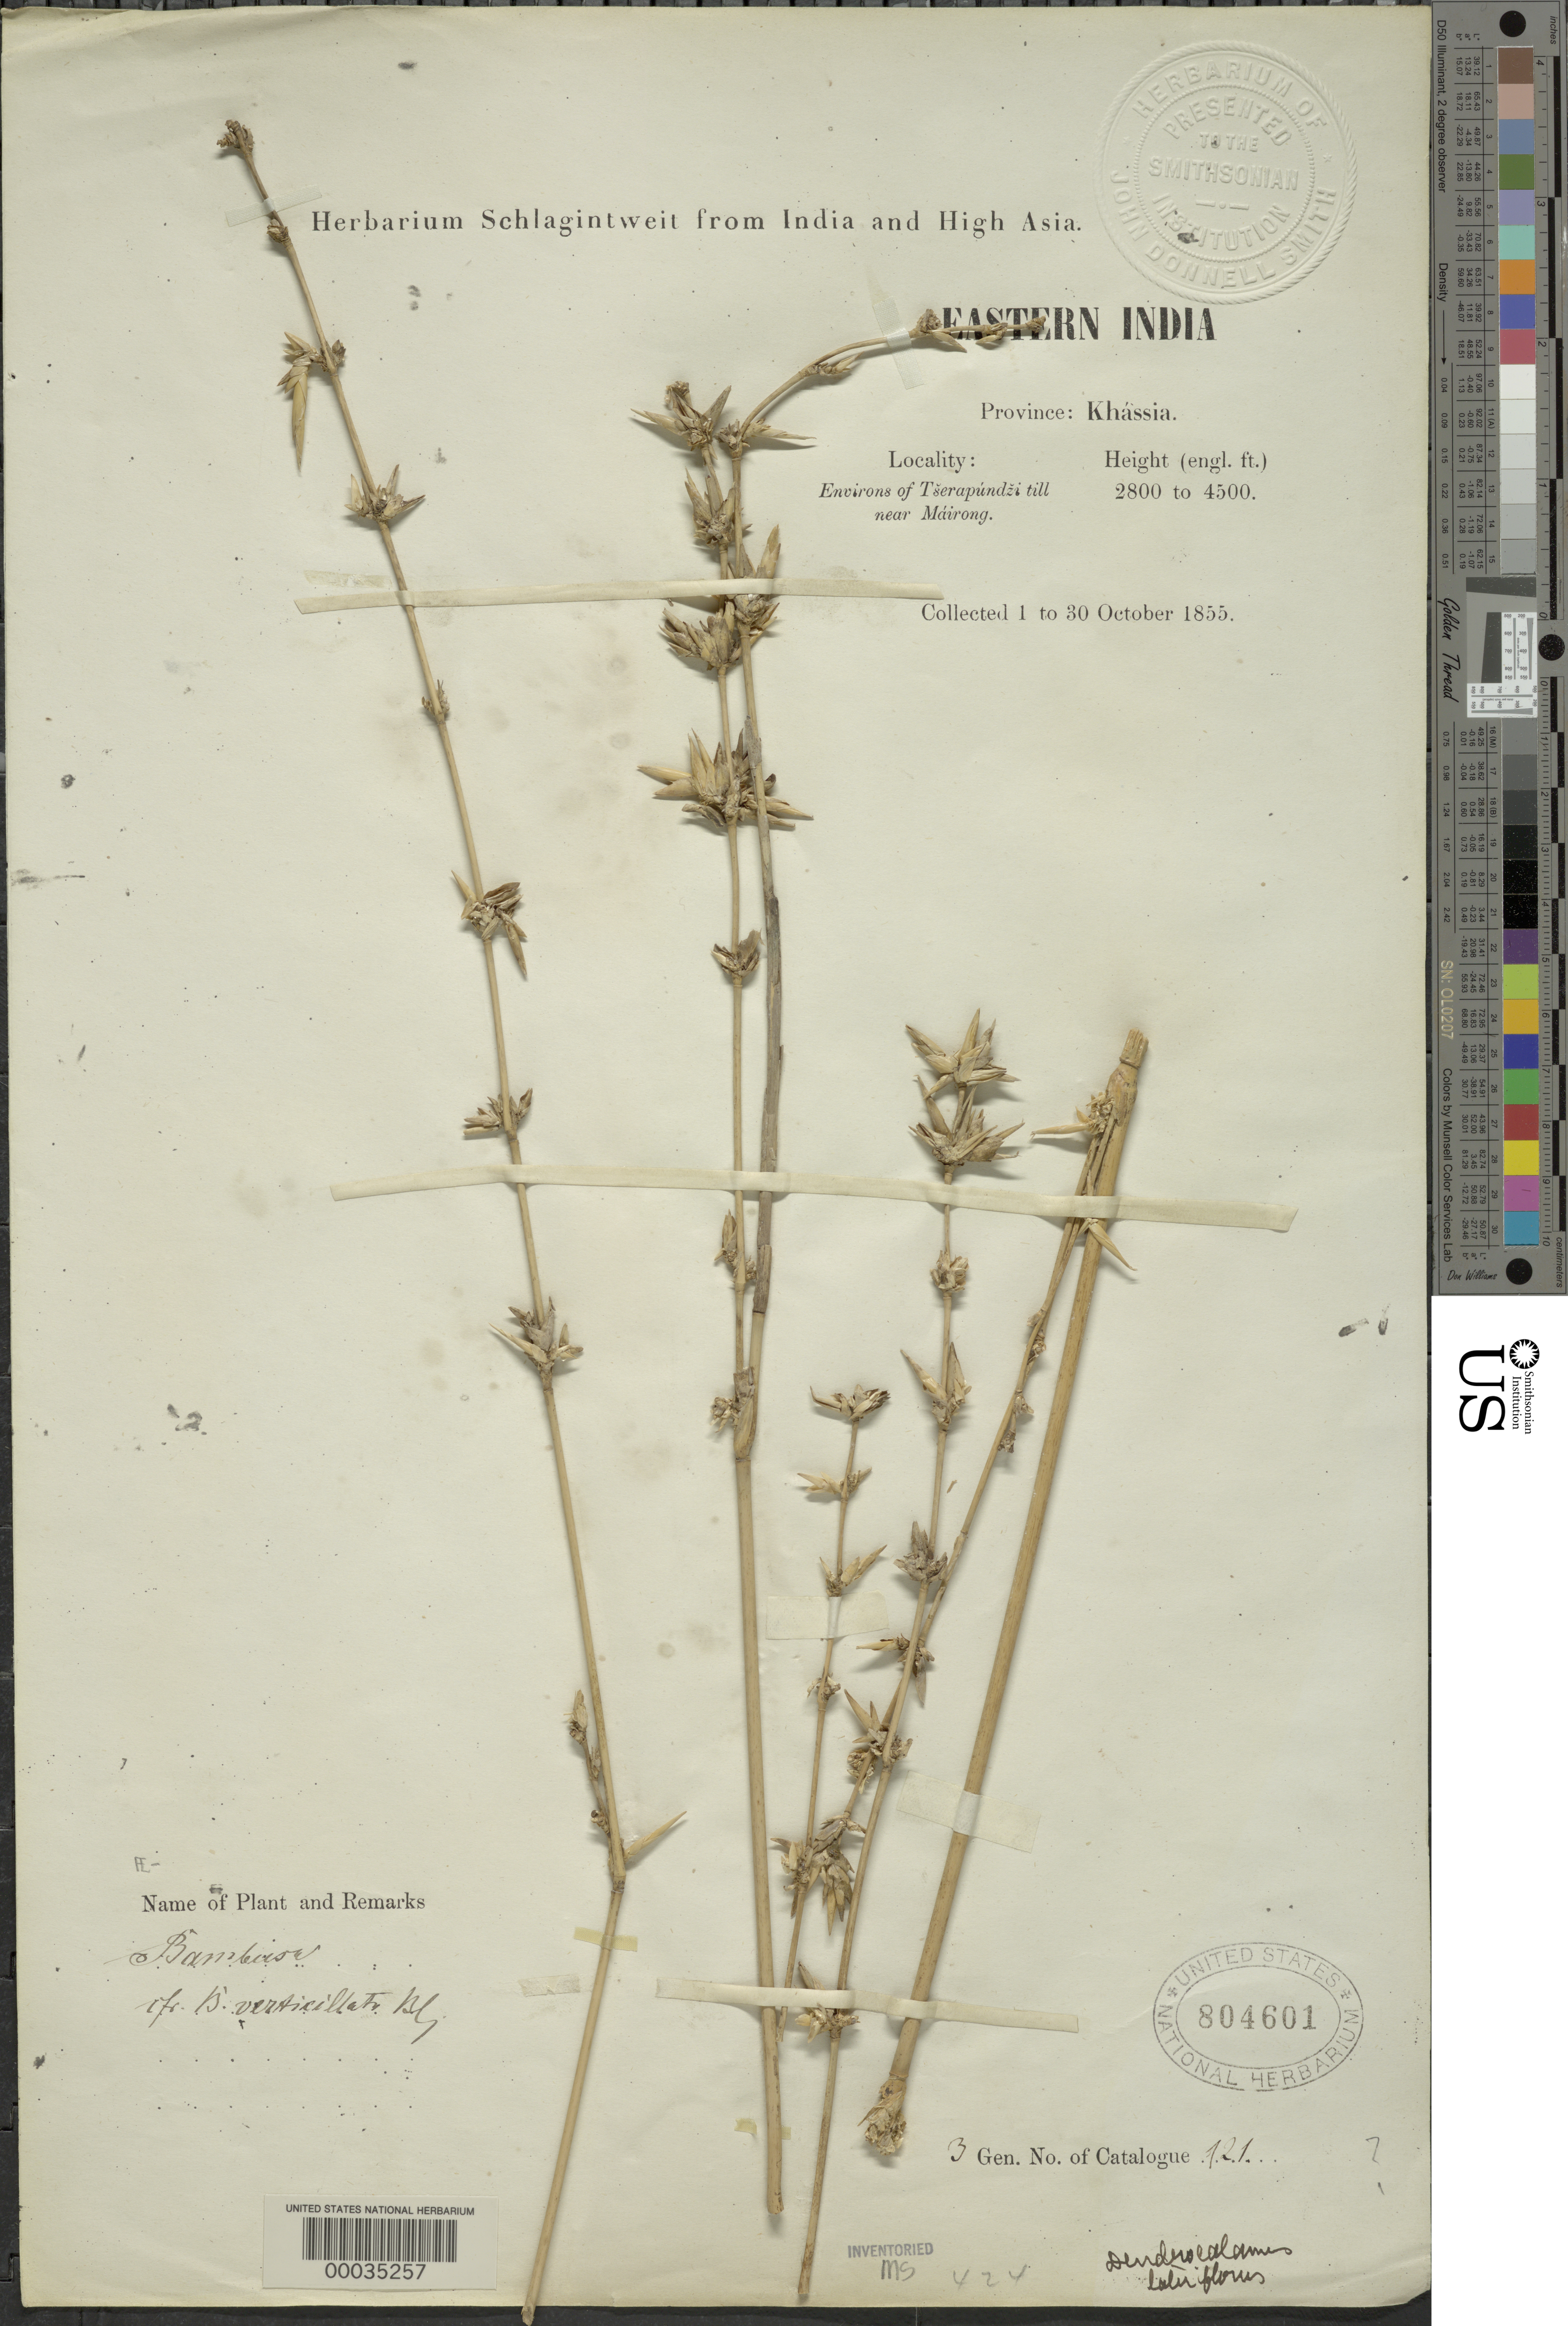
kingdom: Plantae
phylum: Tracheophyta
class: Liliopsida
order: Poales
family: Poaceae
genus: Bambusa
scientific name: Bambusa sp.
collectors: Herbarium Schlagintweit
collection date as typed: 01 Oct 1855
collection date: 1855-10-01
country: India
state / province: Meghalaya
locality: Prov. Khassia, environs of Tserapundzi [Cherrapunji]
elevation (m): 854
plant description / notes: Probably Herbarium Schlagintweit (specimen not seen)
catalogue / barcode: US 804601